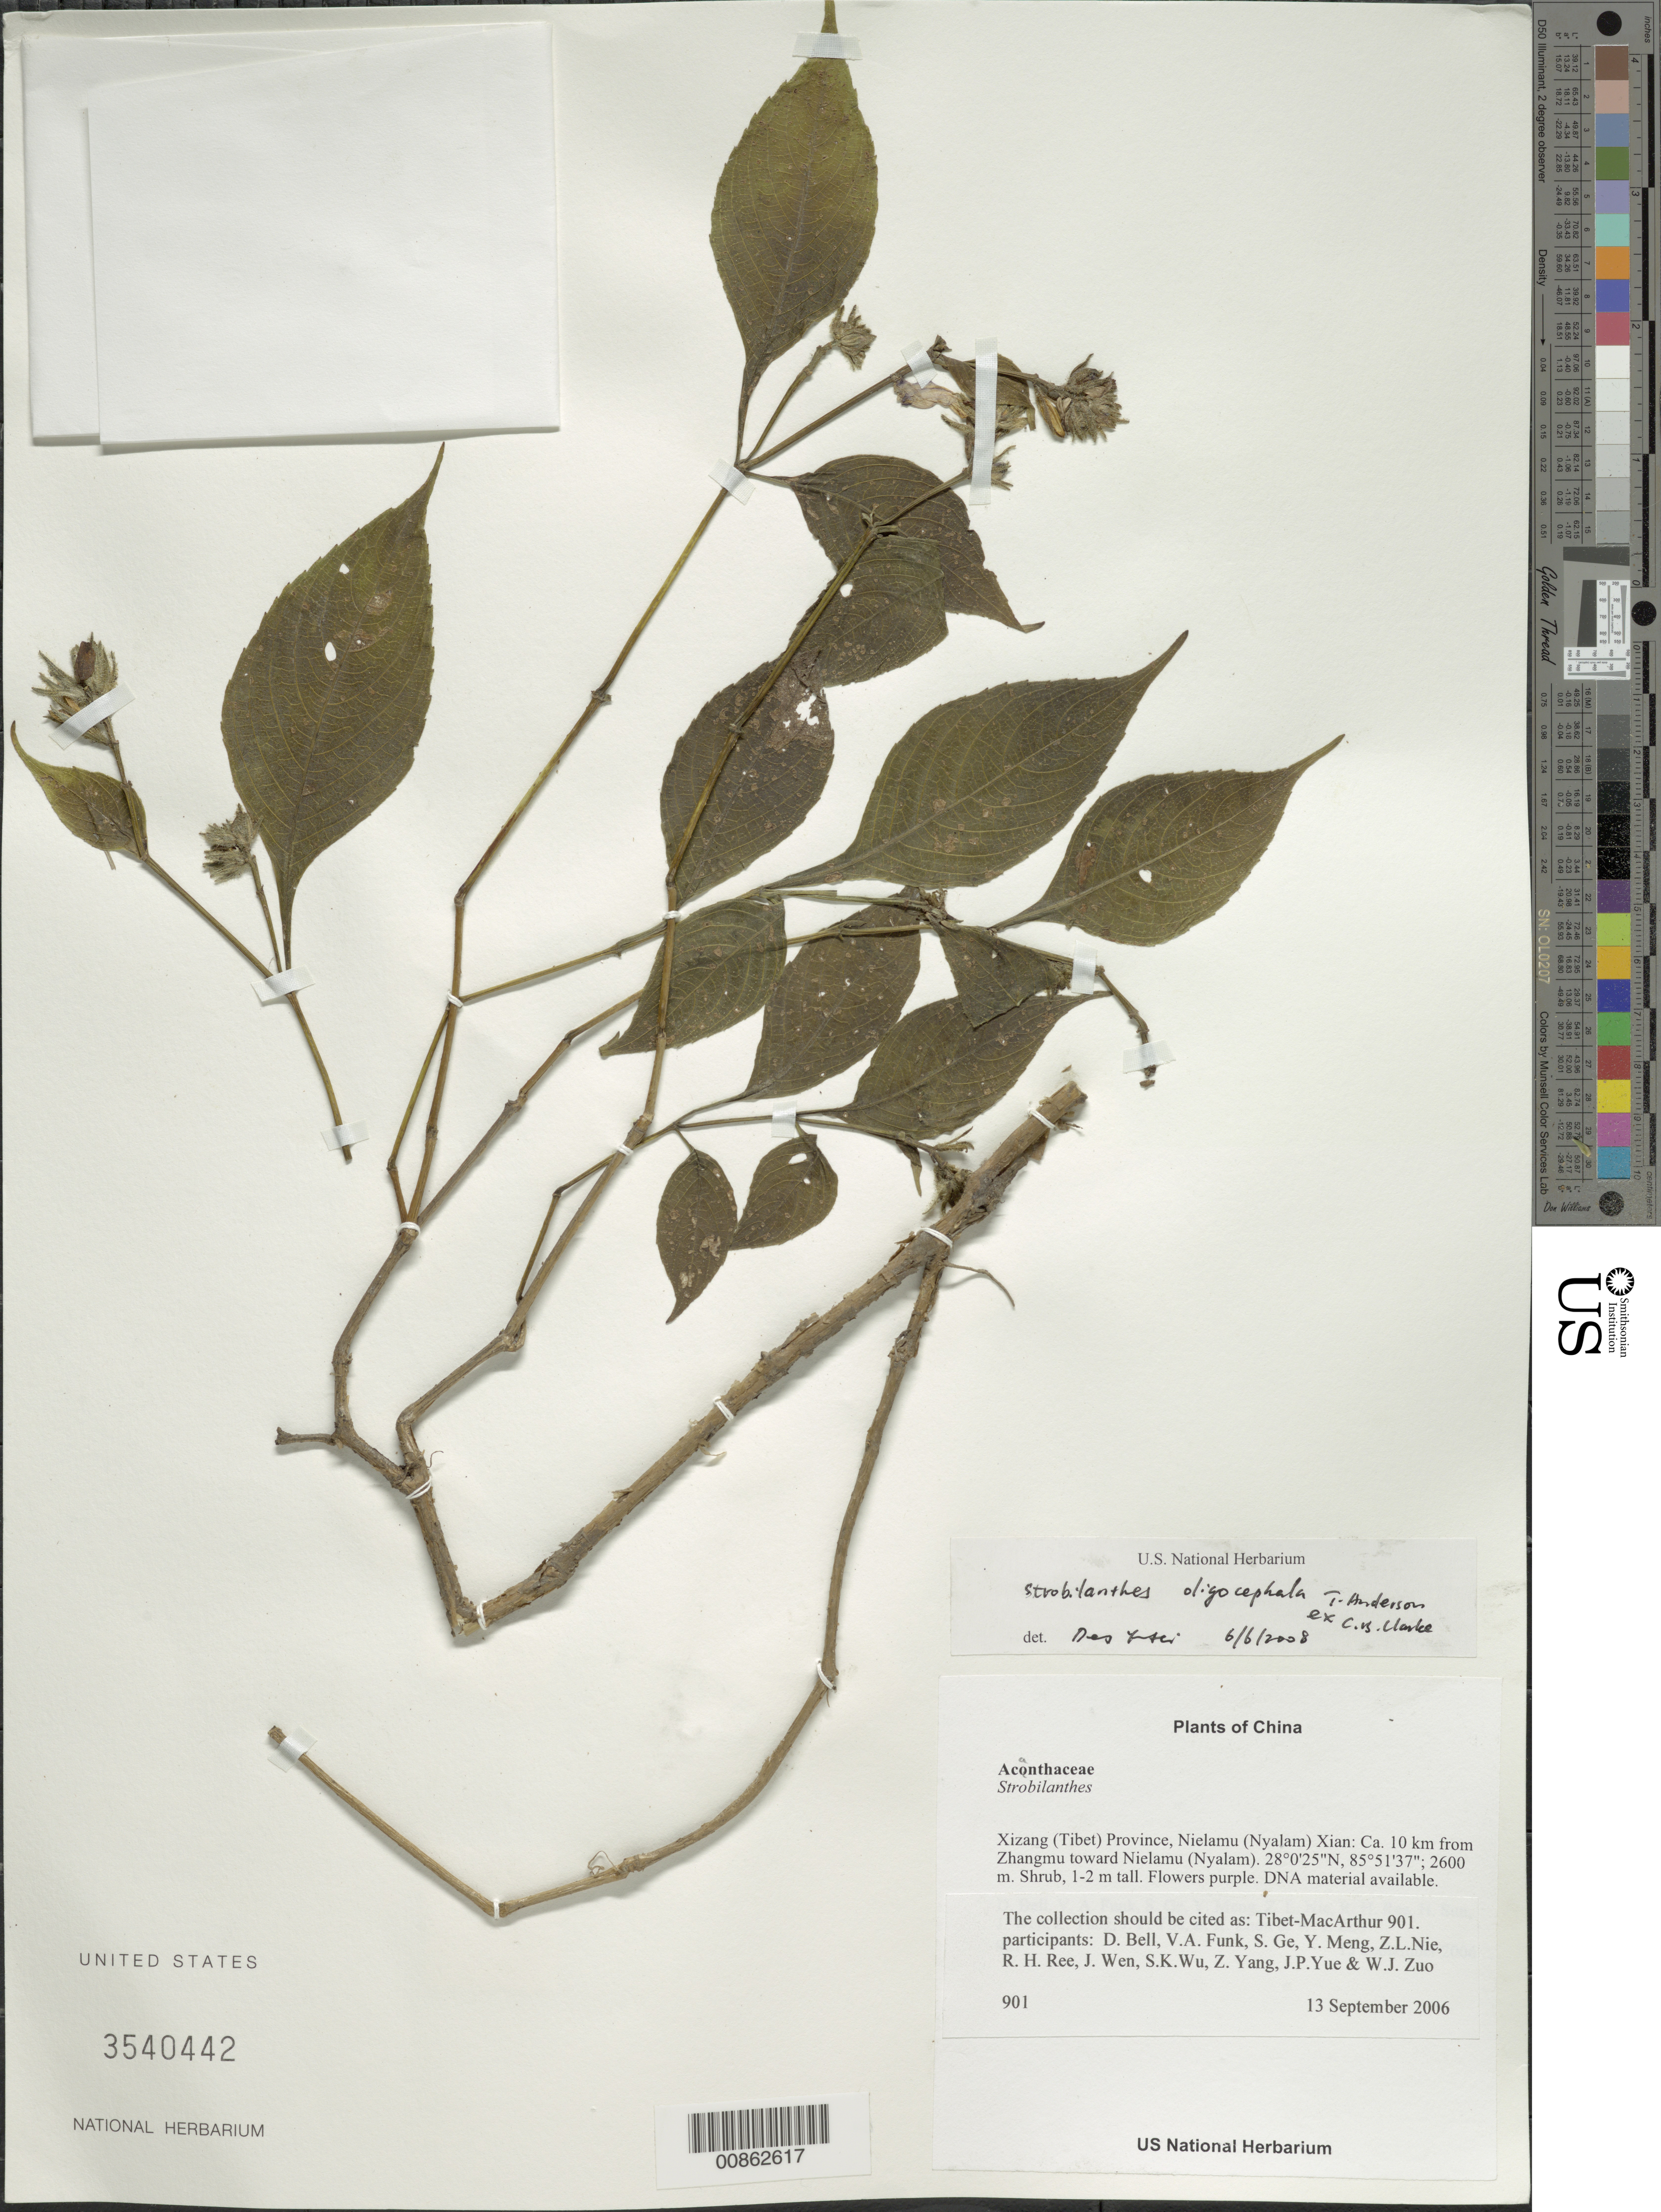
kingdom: Plantae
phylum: Tracheophyta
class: Magnoliopsida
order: Lamiales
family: Acanthaceae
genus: Strobilanthes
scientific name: Strobilanthes oligocephala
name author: T. Anderson ex C.B. Clarke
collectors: Tibet-MacArthur, D. A. Bell, V. Funk, S. Ge, Y. Meng, Z. Nie, R. Ree, H. Sun, J. Wen, Z. Yang, J. Yue, Z. Zhou & W. Zuo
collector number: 901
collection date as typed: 13 Sep 2006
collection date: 2006-09-13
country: China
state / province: Xizang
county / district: Nielamu (Nyalam) Xian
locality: Ca. 10 km from Zhangmu toward Nielamu (Nyalam).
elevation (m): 2600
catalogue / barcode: US 3540442